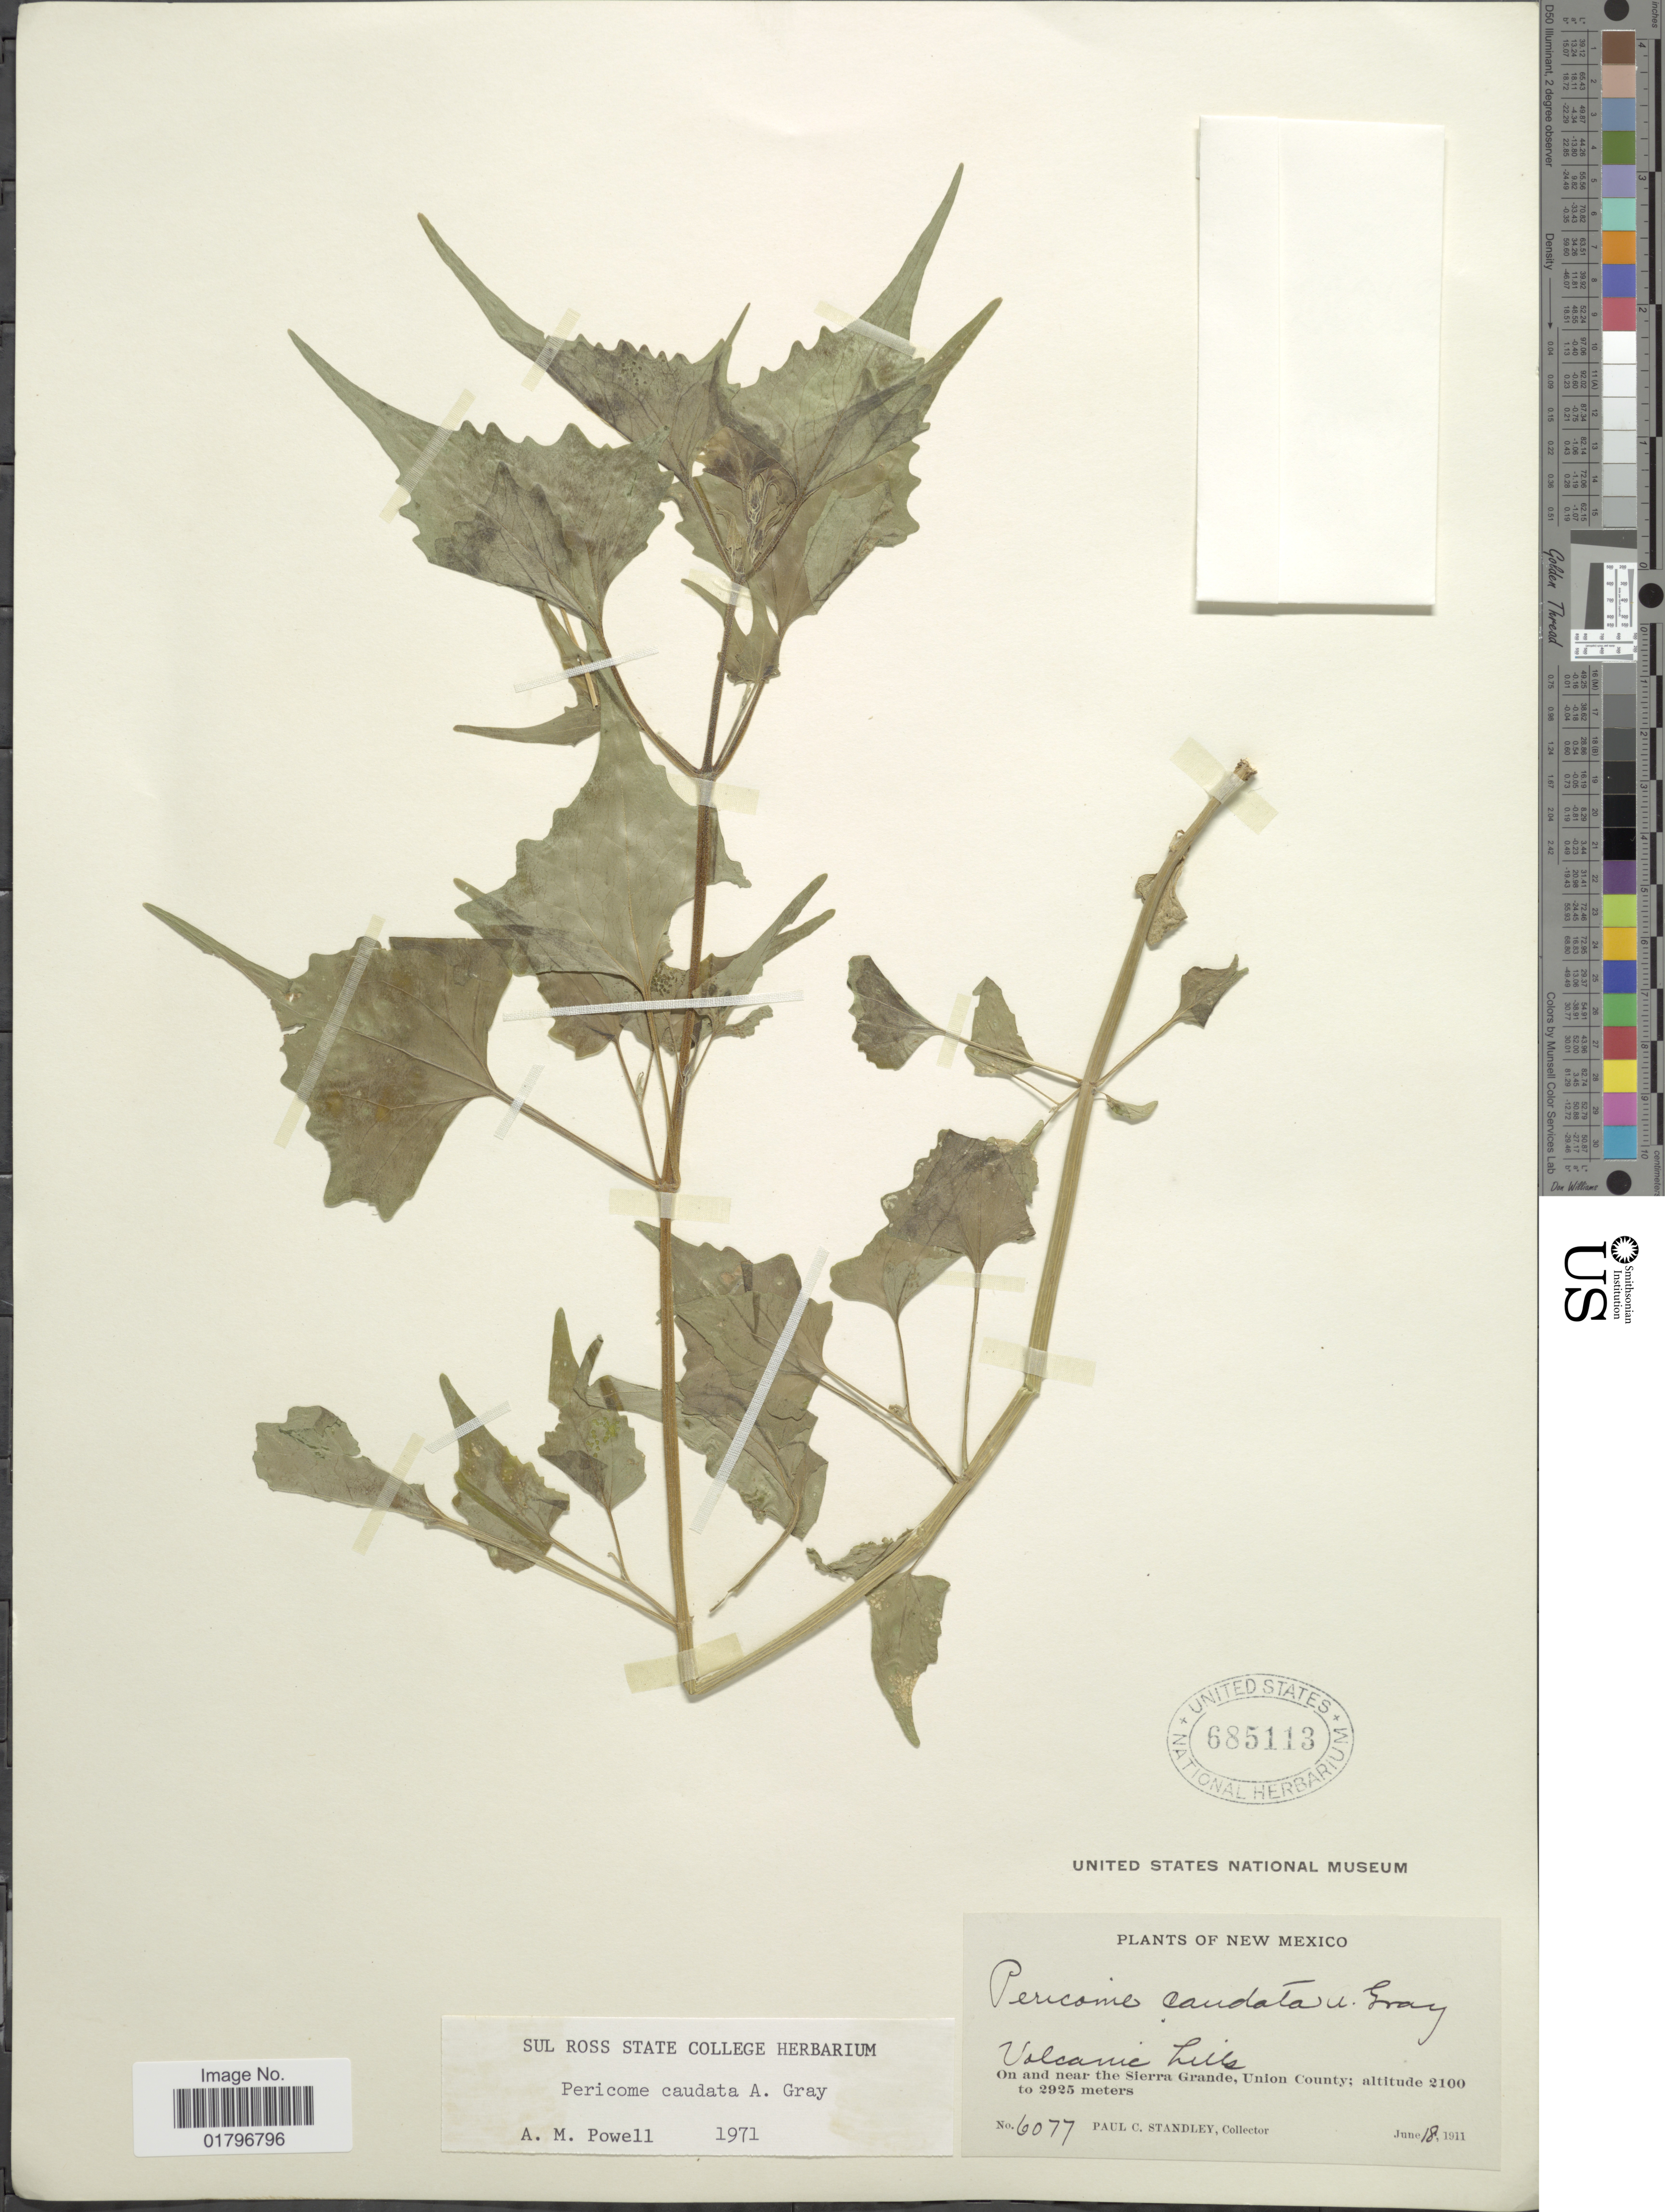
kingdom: Plantae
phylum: Tracheophyta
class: Magnoliopsida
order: Asterales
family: Asteraceae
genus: Pericome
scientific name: Pericome caudata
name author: A. Gray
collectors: P. C. Standley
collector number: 6077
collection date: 1911-06-18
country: United States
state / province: New Mexico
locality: Volcanic hills. On and near the Sierra Grande, Union County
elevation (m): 2100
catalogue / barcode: US 685113